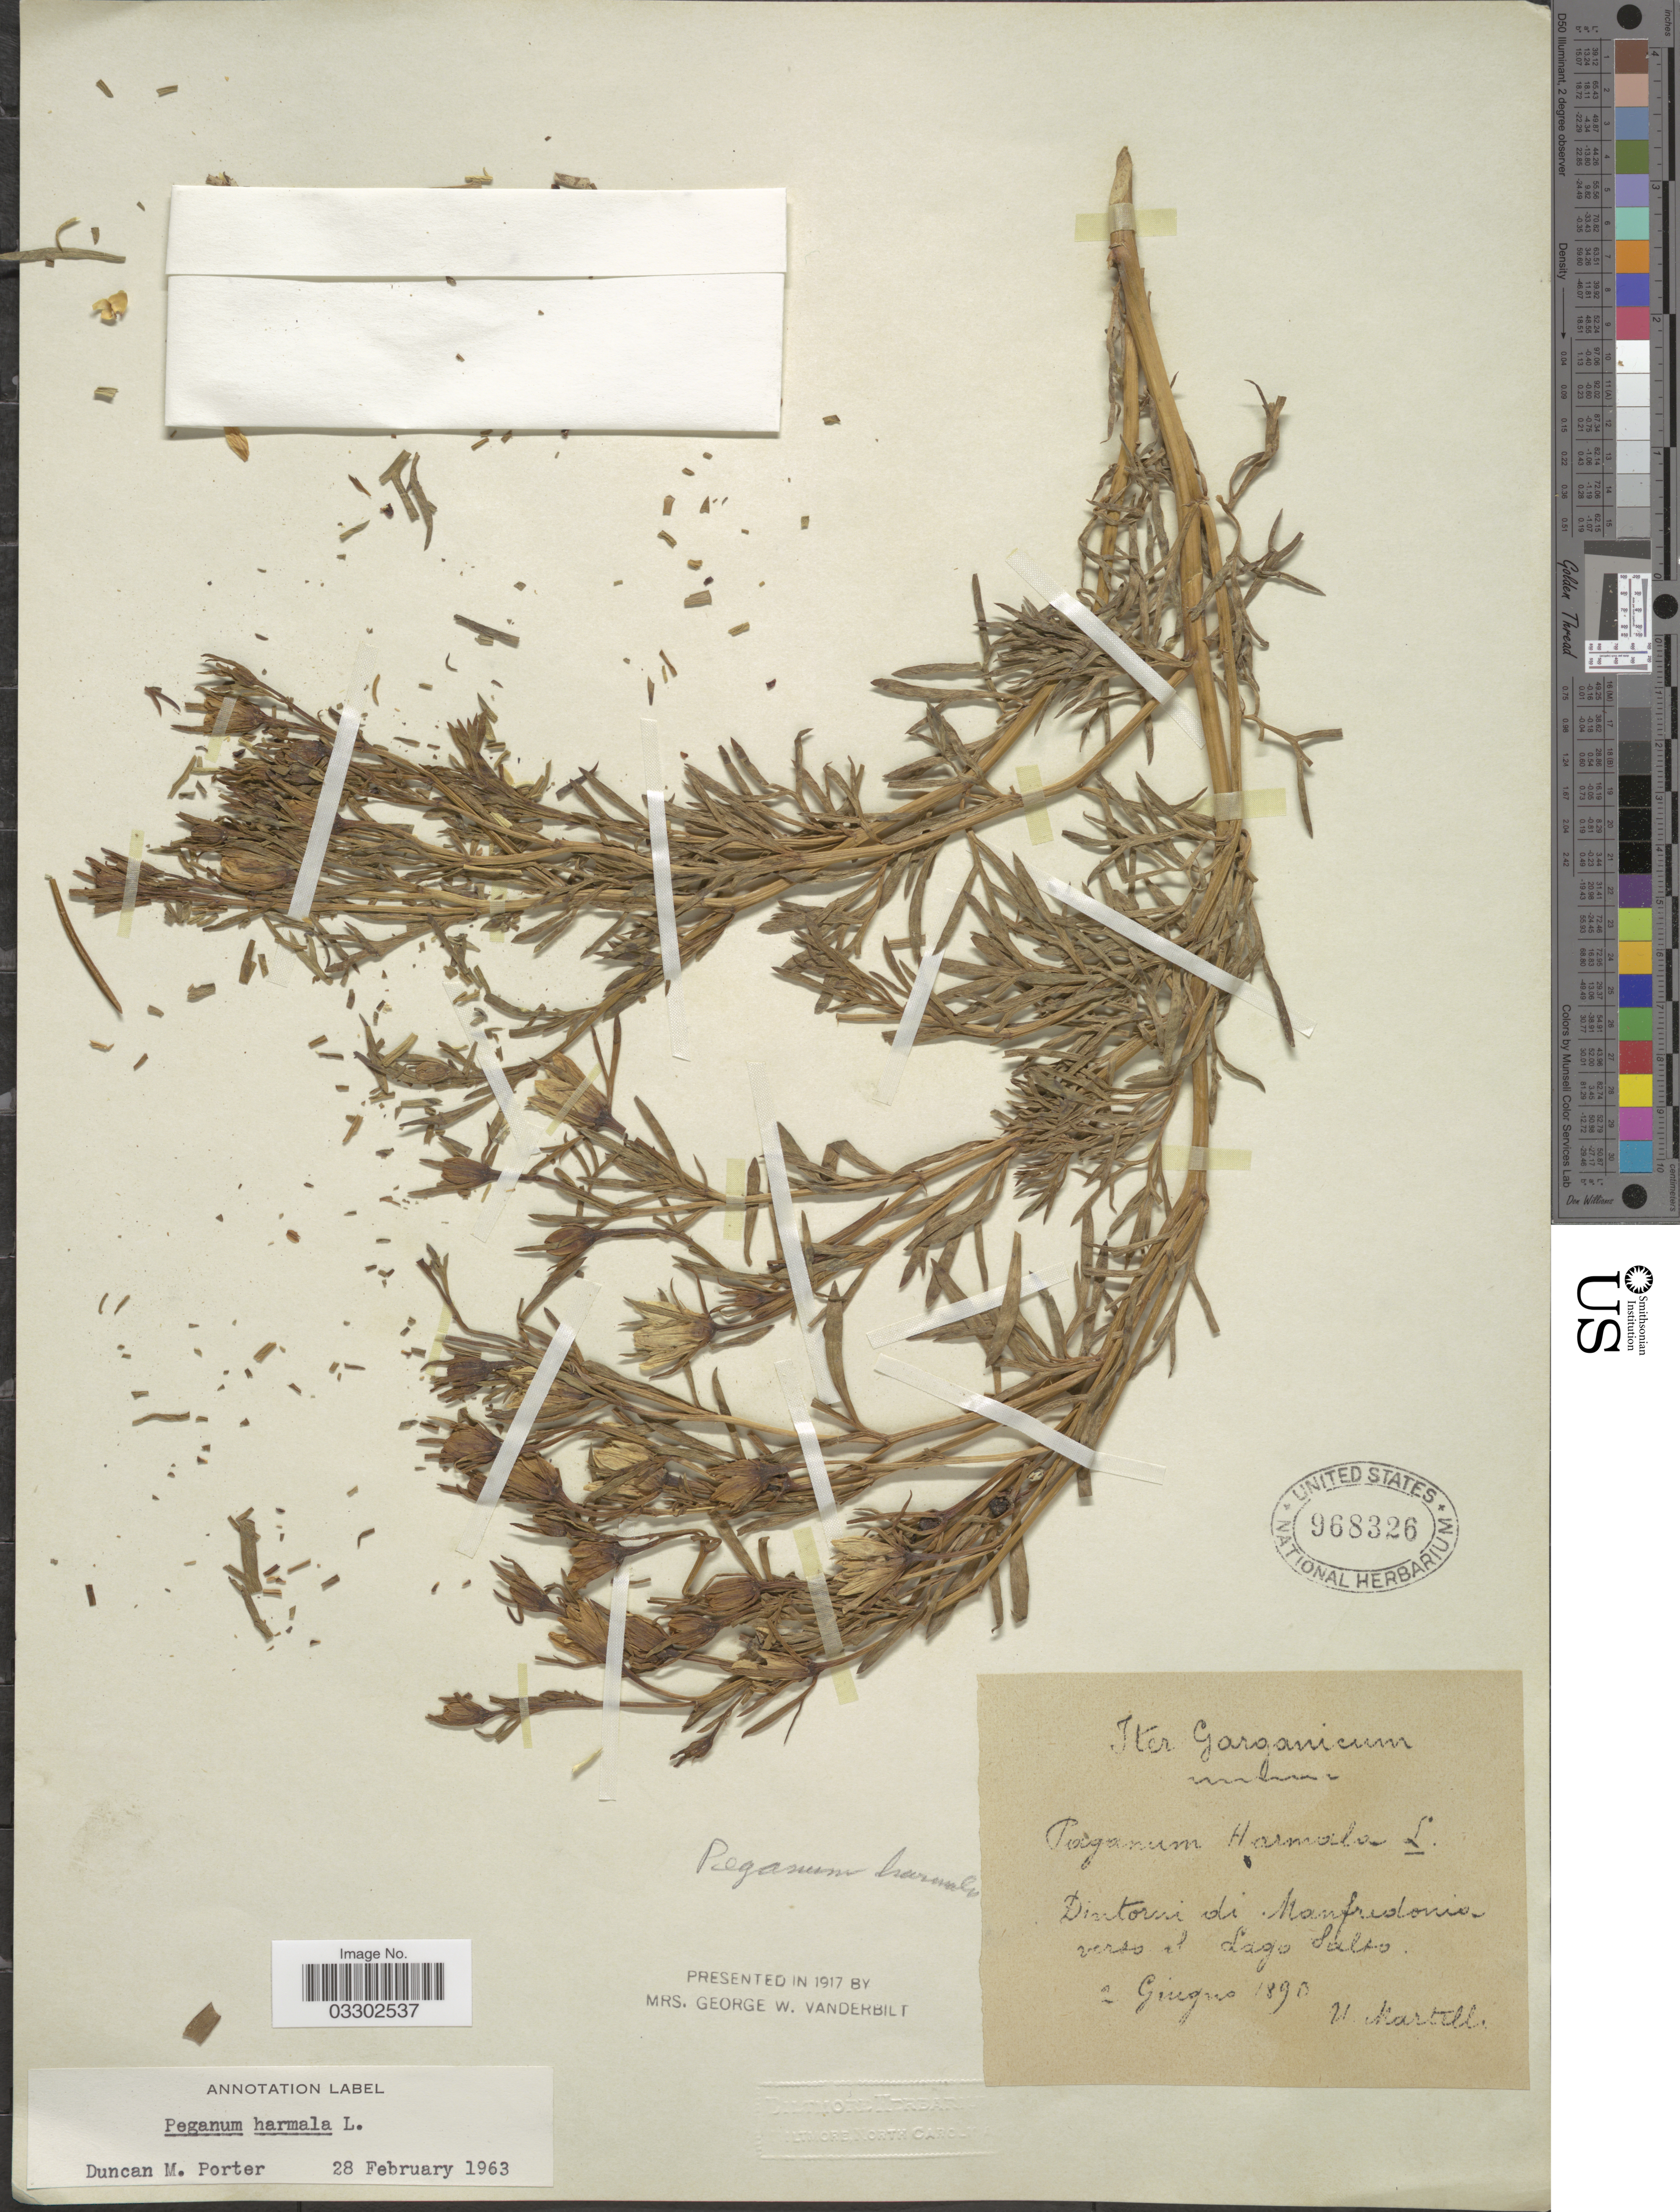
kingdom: Plantae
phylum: Tracheophyta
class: Magnoliopsida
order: Sapindales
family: Tetradiclidaceae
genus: Peganum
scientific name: Peganum harmala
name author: L.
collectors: U. Martelli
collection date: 1890-06-02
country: Italy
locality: Garganicum [unsure placement]. Dintorni di Manfredonia verso il Lago Salto.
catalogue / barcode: US 968326